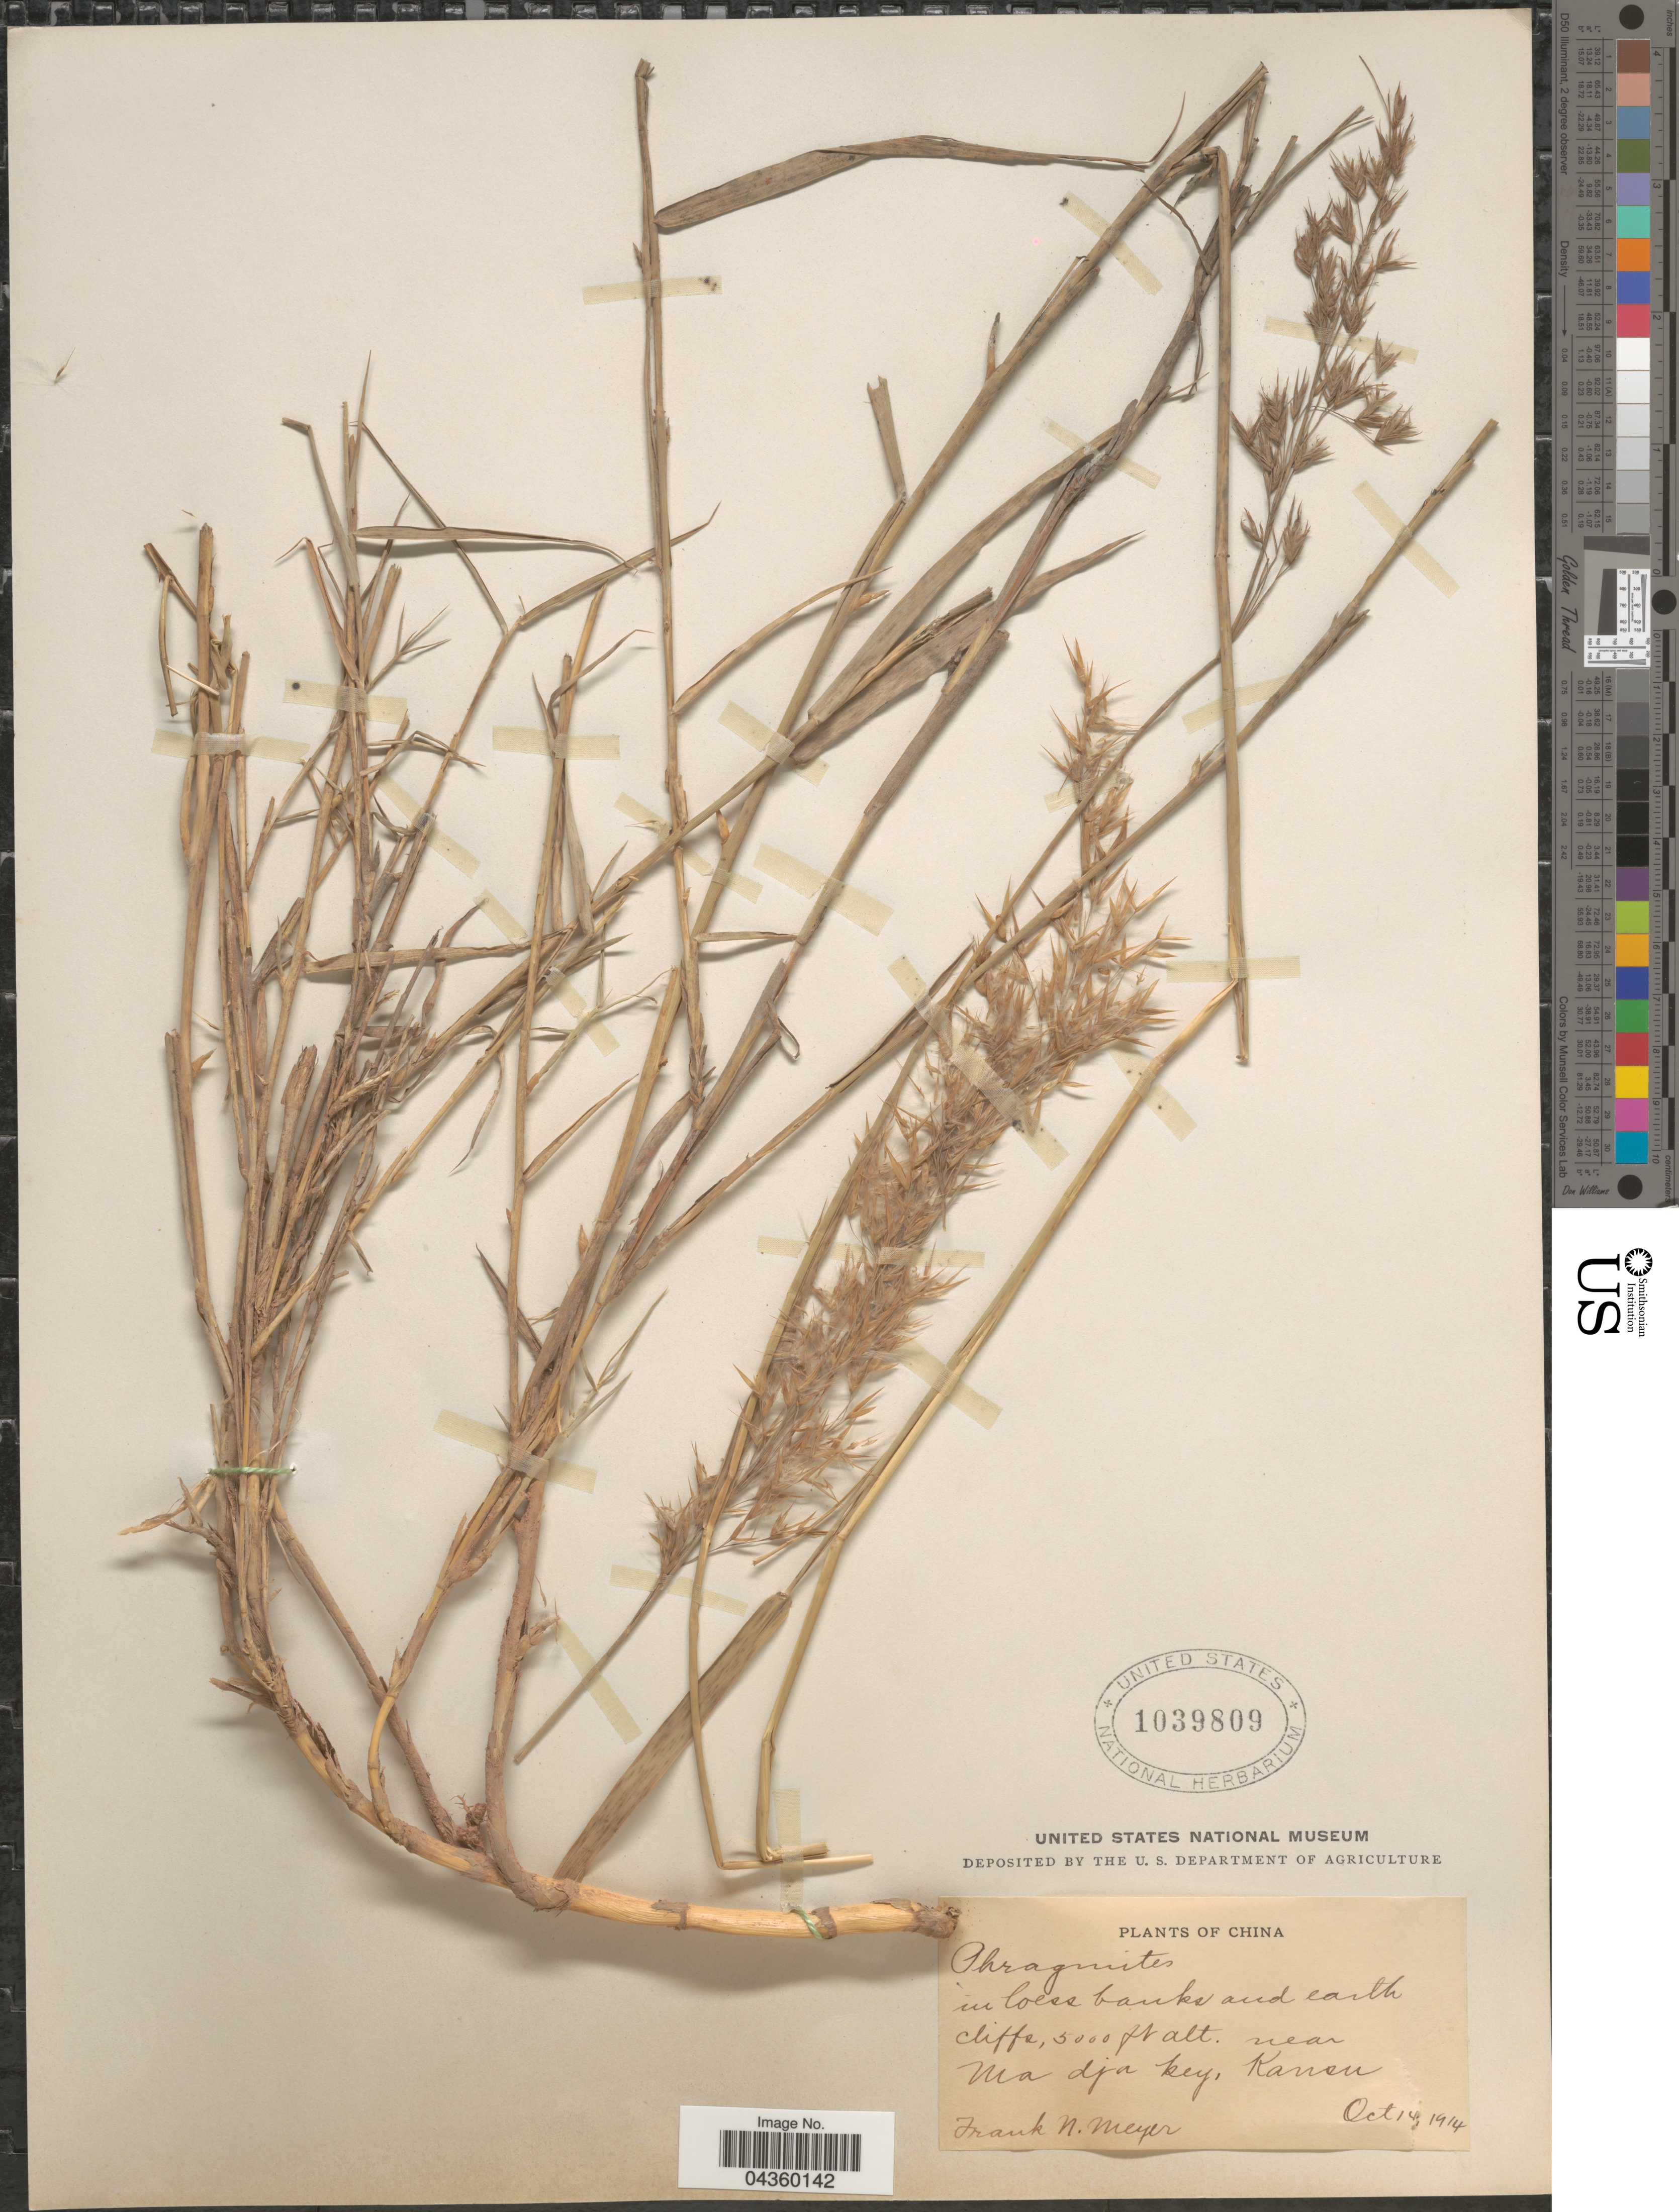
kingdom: Plantae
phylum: Tracheophyta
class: Liliopsida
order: Poales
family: Poaceae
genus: Phragmites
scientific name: Phragmites australis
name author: (Cav.) Trin. ex Steud.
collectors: F. N. Meyer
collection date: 1914-10-14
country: China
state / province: Gansu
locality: Near Ma dja key, Kansu.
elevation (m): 1524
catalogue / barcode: US 1039809